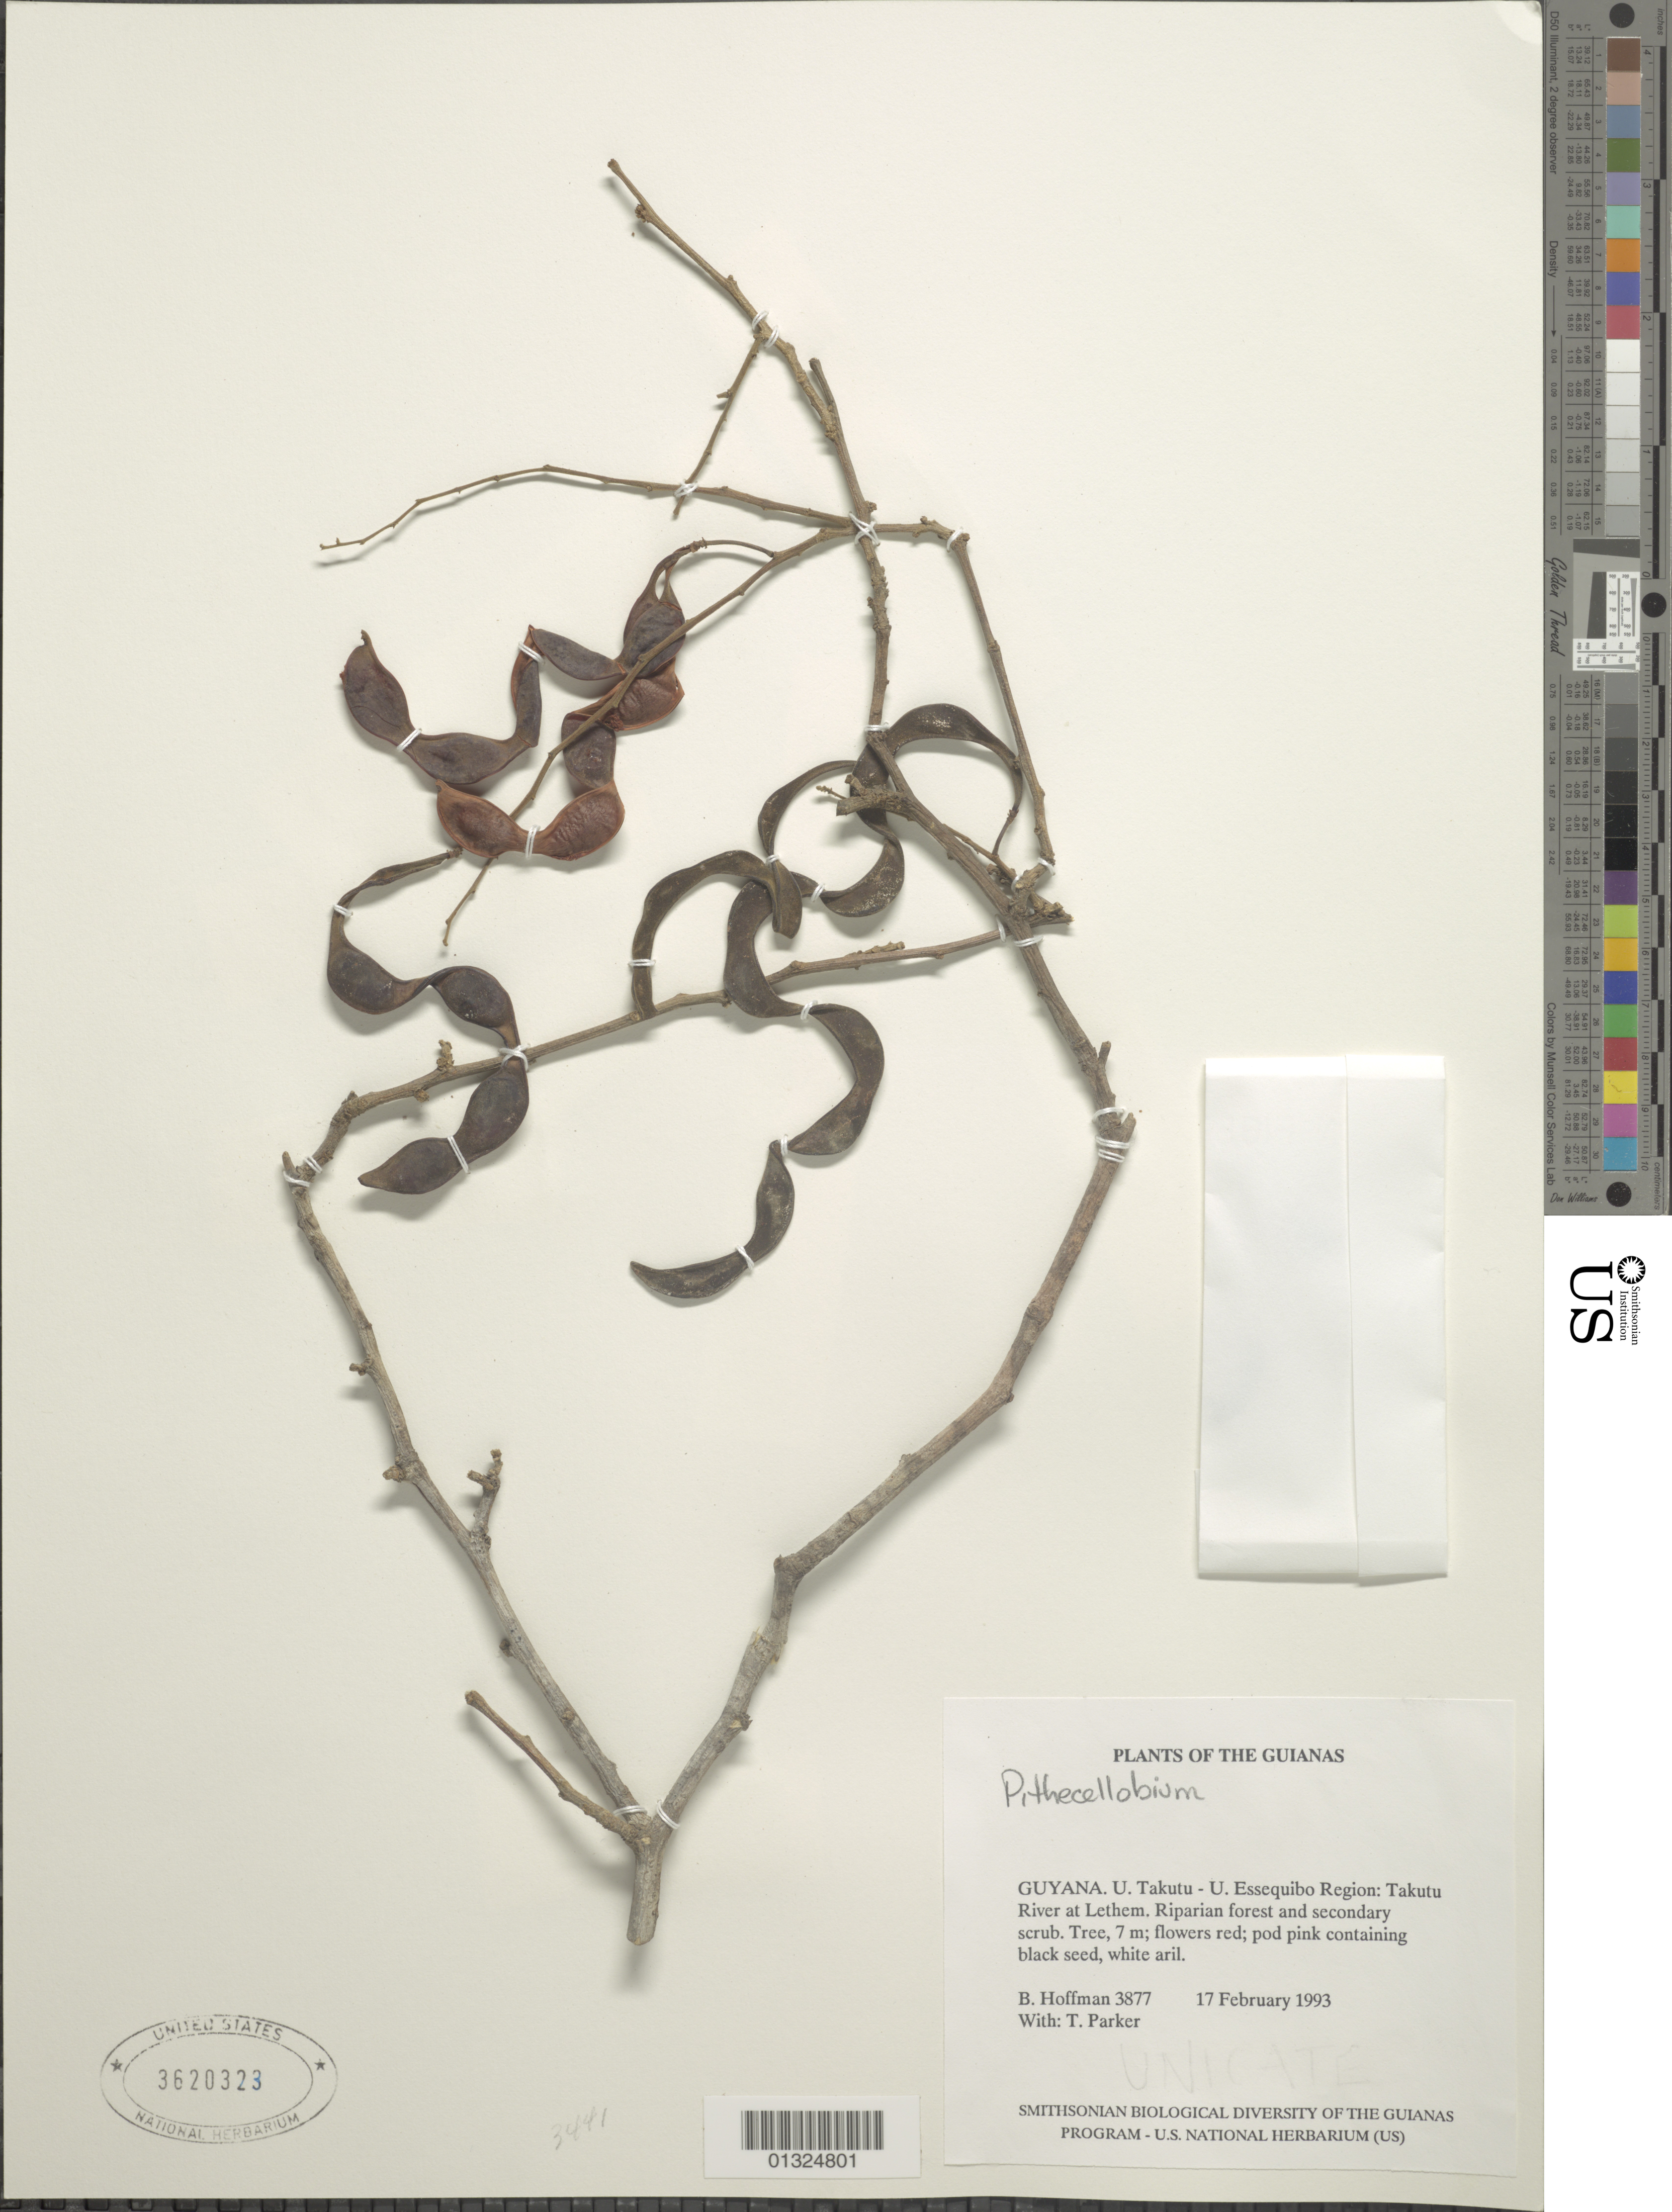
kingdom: Plantae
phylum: Tracheophyta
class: Magnoliopsida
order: Fabales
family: Fabaceae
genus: Pithecellobium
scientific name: Pithecellobium sp.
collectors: B. Hoffman & T. Parker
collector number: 3877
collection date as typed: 17 February 1993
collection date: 1993-02-17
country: Guyana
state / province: U. Takutu-U. Essequibo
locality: Takutu River at Lethem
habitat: Riparian forest and secondary scrub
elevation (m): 100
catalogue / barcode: US 3620323